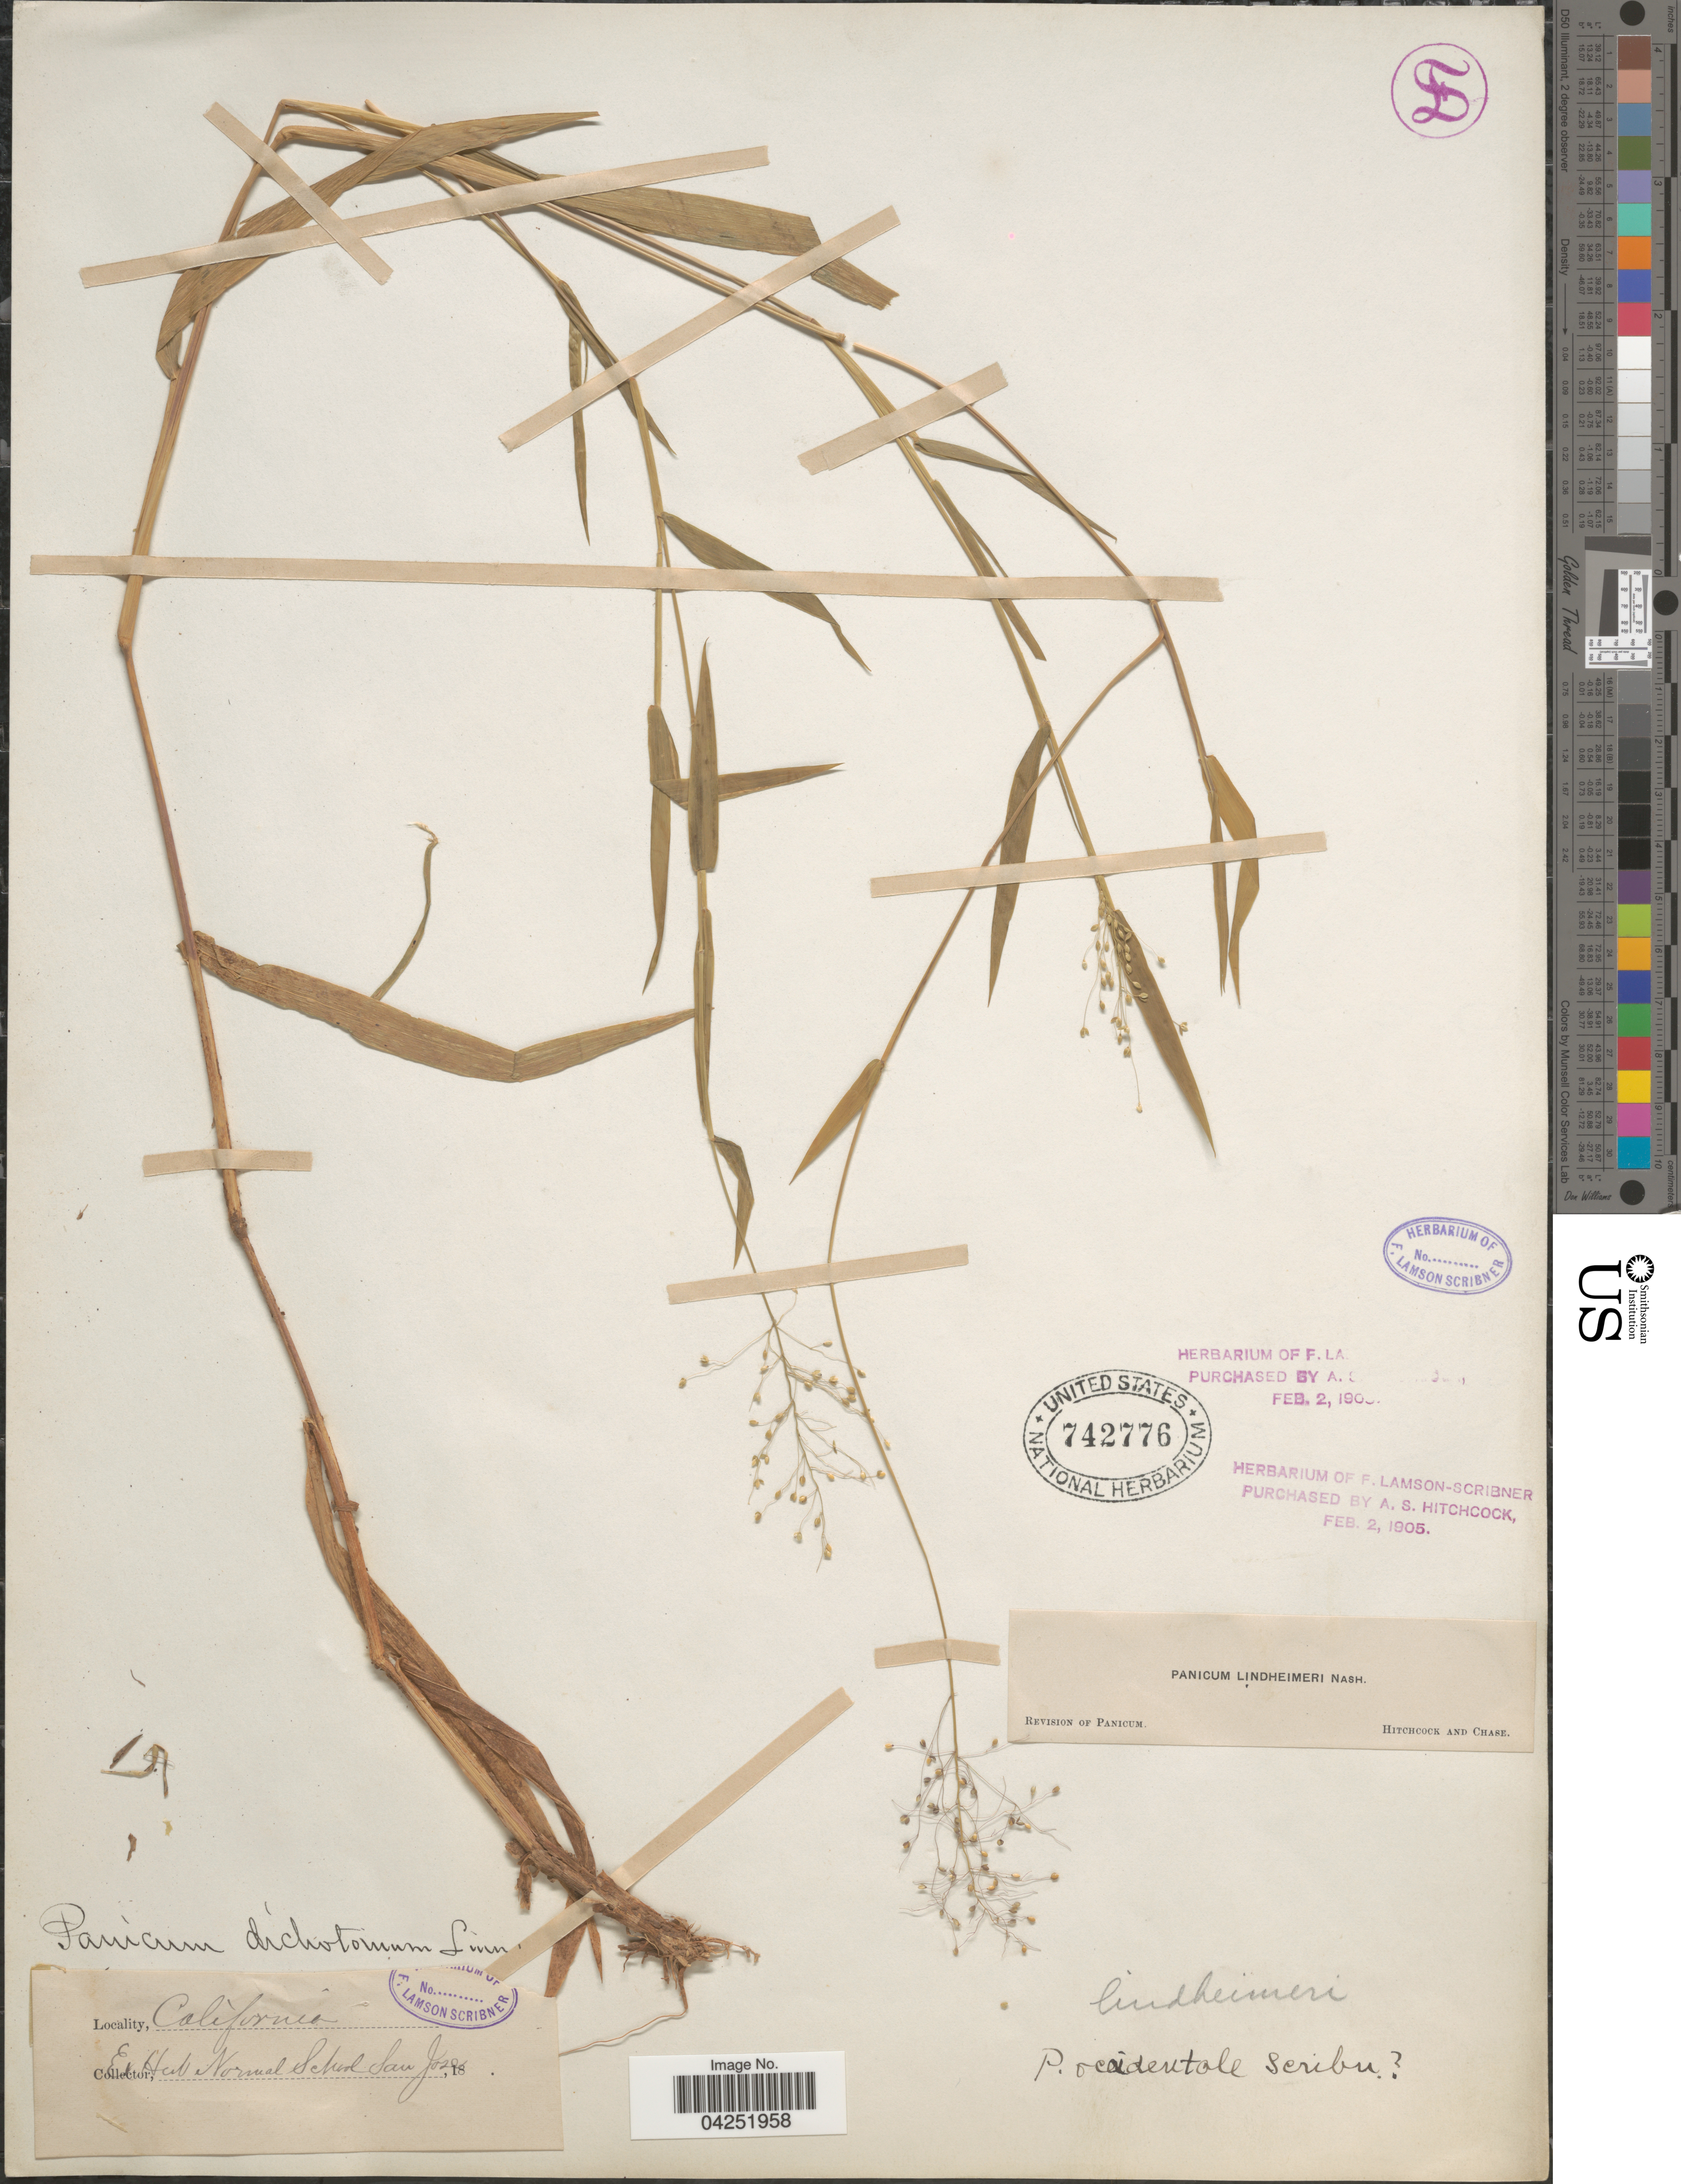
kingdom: Plantae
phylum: Tracheophyta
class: Liliopsida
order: Poales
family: Poaceae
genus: Dichanthelium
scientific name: Dichanthelium acuminatum var. lindheimeri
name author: (Nash) Gould & C.A. Clark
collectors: Ex Herb. St. Normal School San Jose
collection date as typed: Transcribed d/m/y: //18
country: United States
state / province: California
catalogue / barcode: US 742776